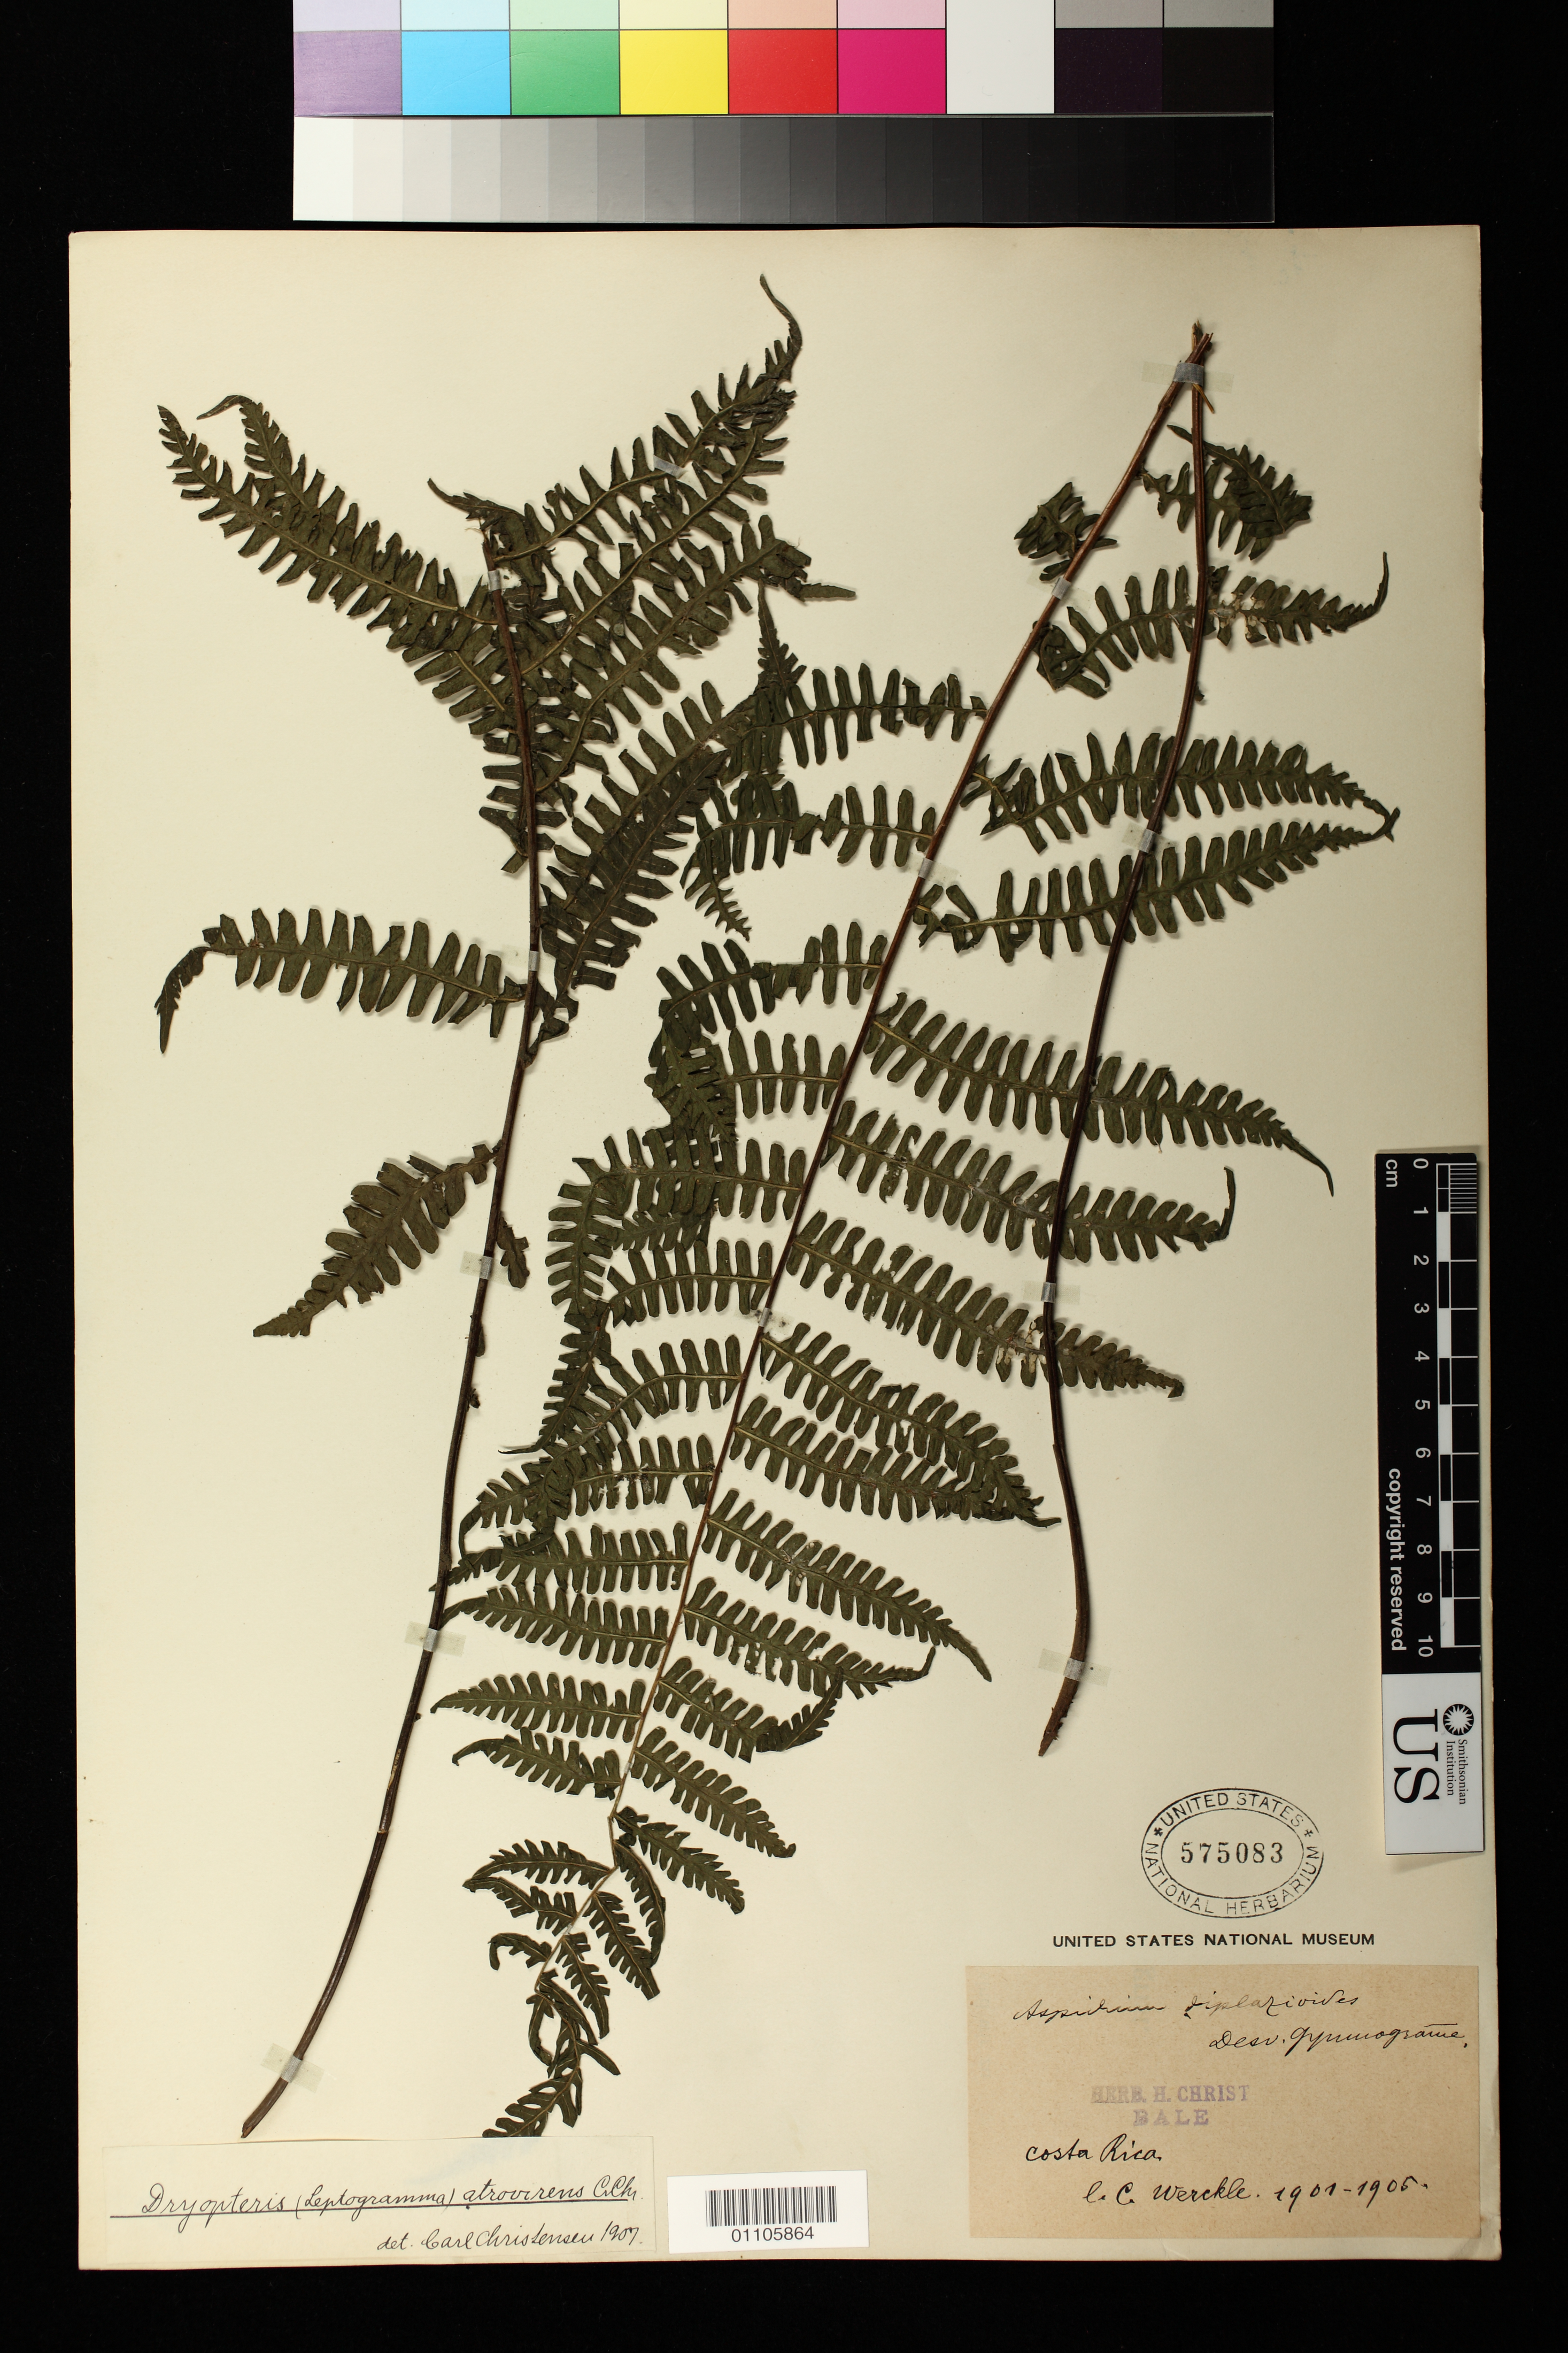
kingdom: Plantae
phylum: Tracheophyta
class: Polypodiopsida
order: Polypodiales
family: Dryopteridaceae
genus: Dryopteris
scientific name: Dryopteris atrovirens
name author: C. Chr. ex Christ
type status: Possible Syntype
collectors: C. C Wercklé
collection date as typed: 1901 to -- --- 1905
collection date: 1901/1905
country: Costa Rica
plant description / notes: Type status uncertain; this may be one of the Werckle collections cited by Christ. Christ validated (apparently inadvertently) Christensen's name, citing several collections but without designating a type. Christensen re-published the name later in the same year, citing Maxon & Hay 3281 as the type but that collection was not cited by Christ.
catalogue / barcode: US 575083